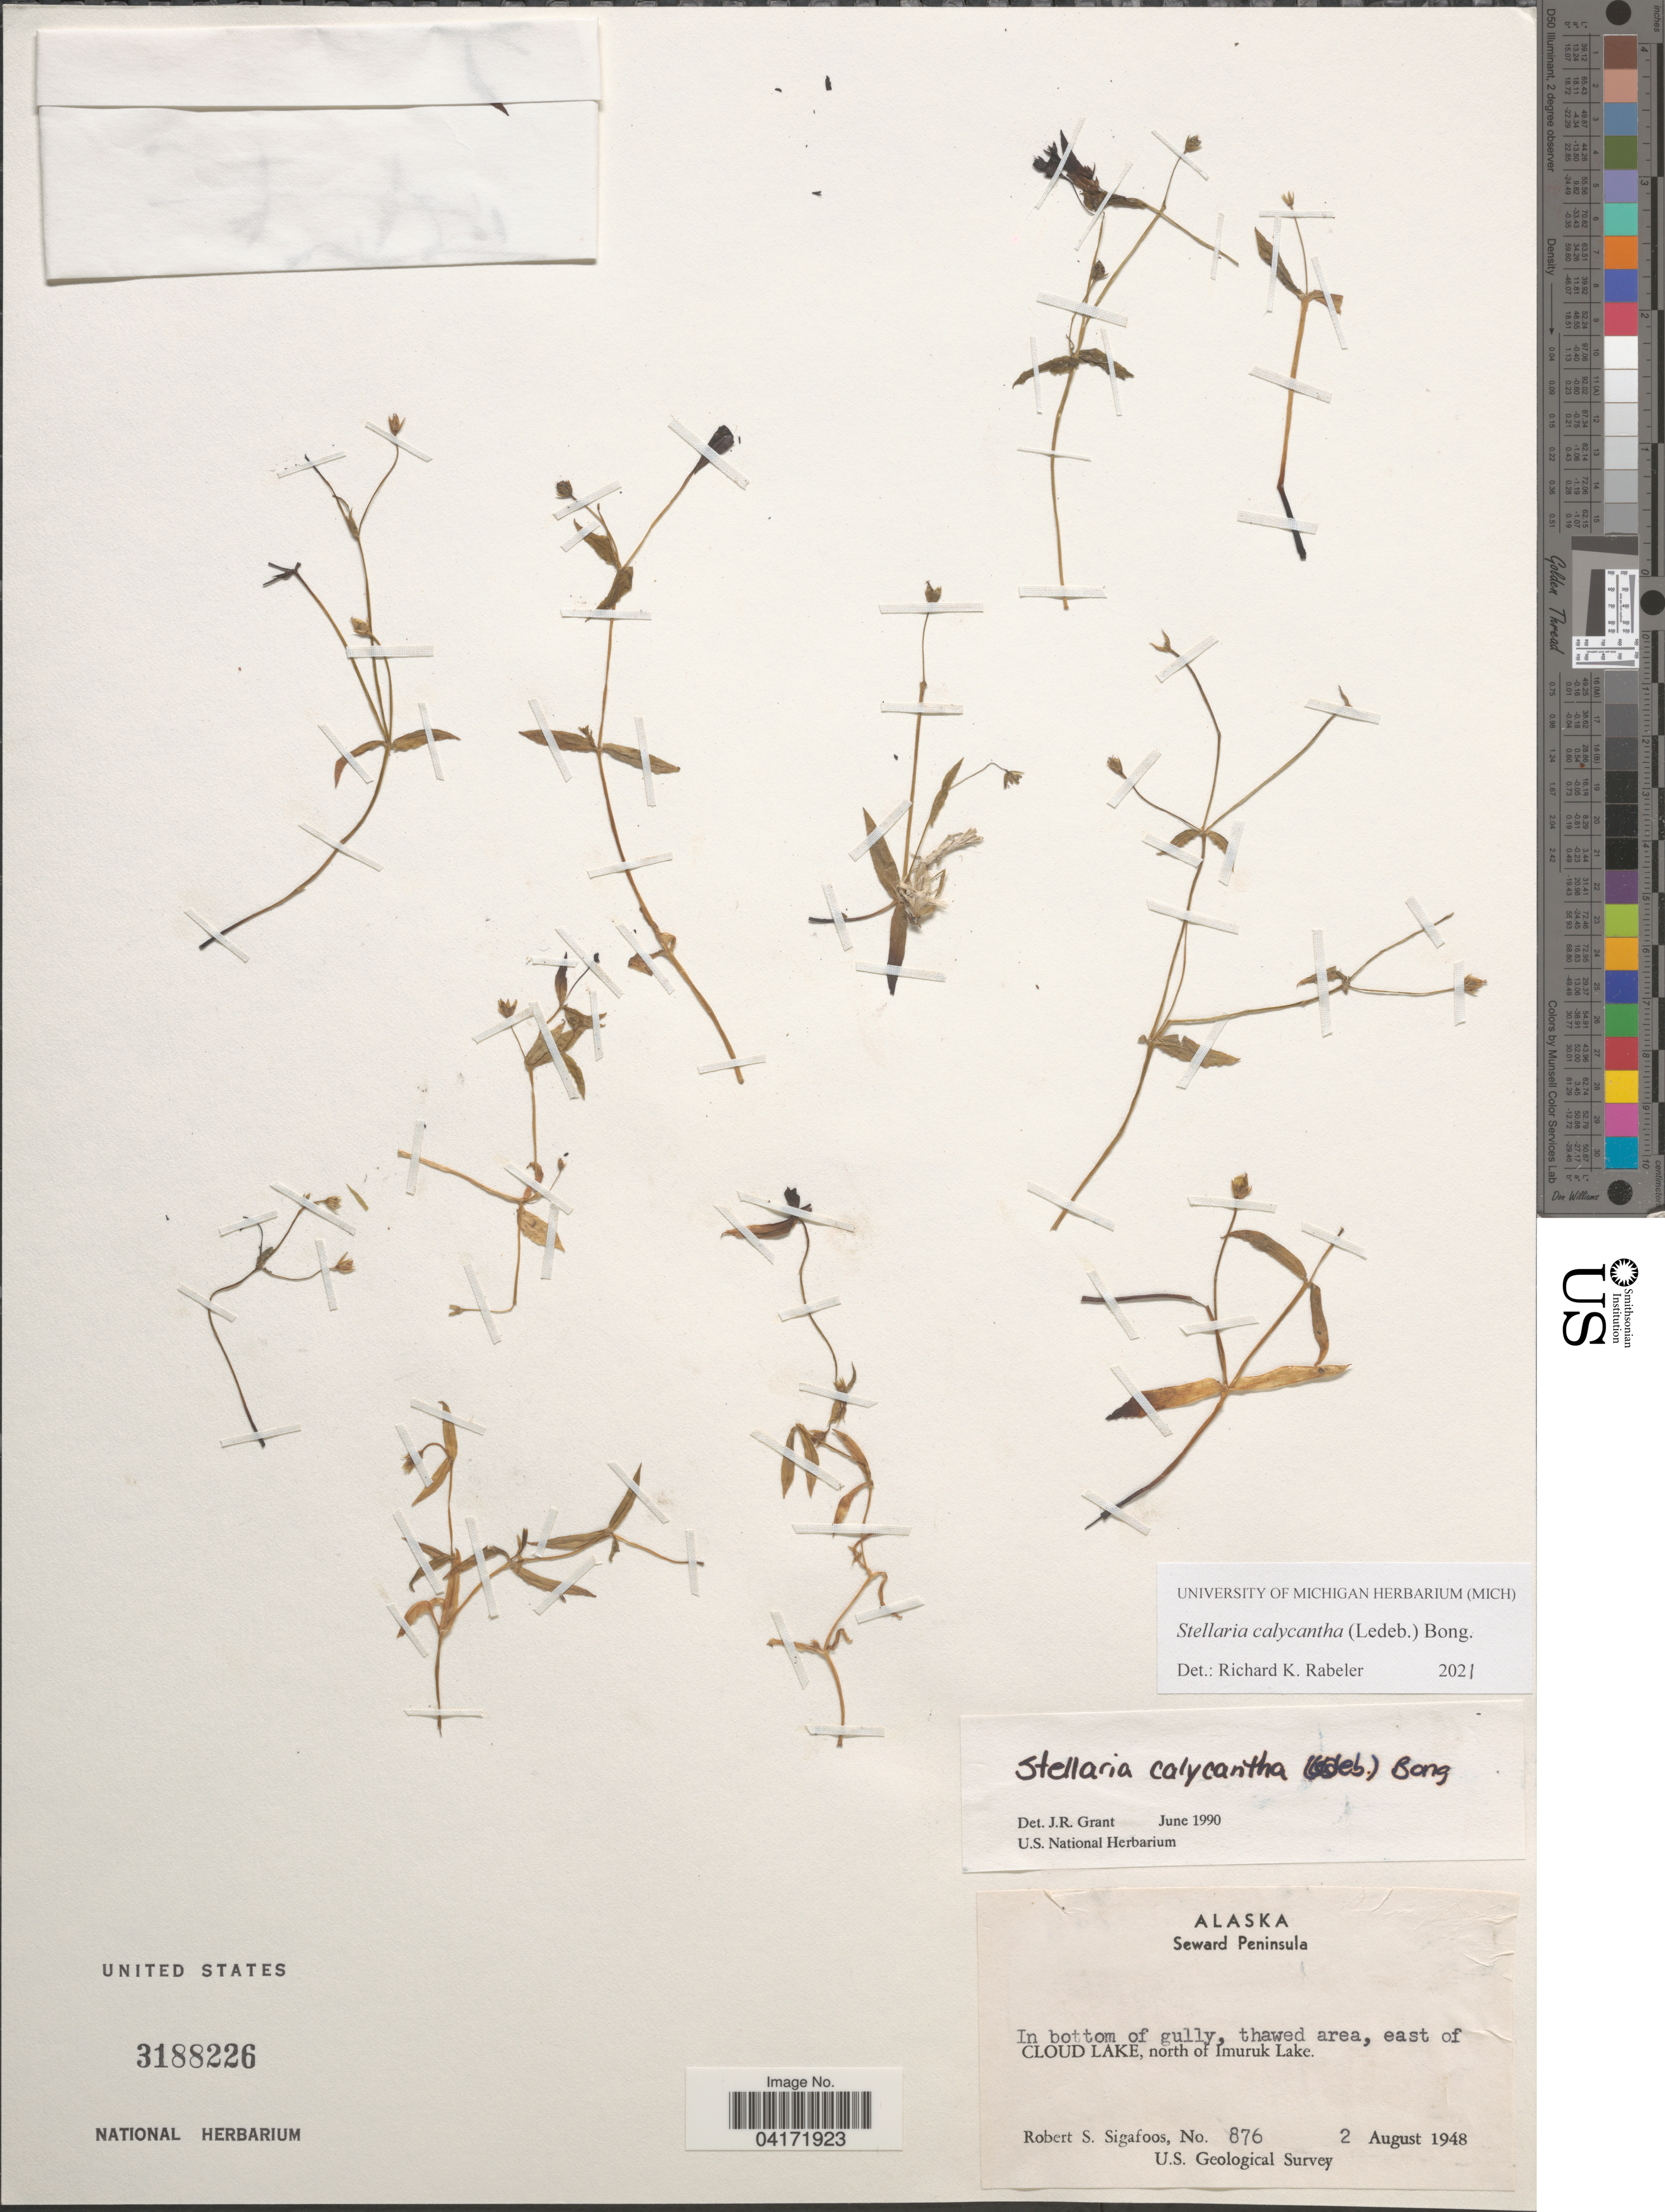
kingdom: Plantae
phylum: Tracheophyta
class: Magnoliopsida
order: Caryophyllales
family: Caryophyllaceae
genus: Stellaria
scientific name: Stellaria calycantha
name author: (Ledeb.) Bong.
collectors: R. Sigafoos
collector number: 876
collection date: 1948-08-02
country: United States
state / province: Alaska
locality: Seward Peninsula. East of Cloud Lake, north of Imuruk Lake. U.S. Geological Survey.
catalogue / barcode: US 3188226